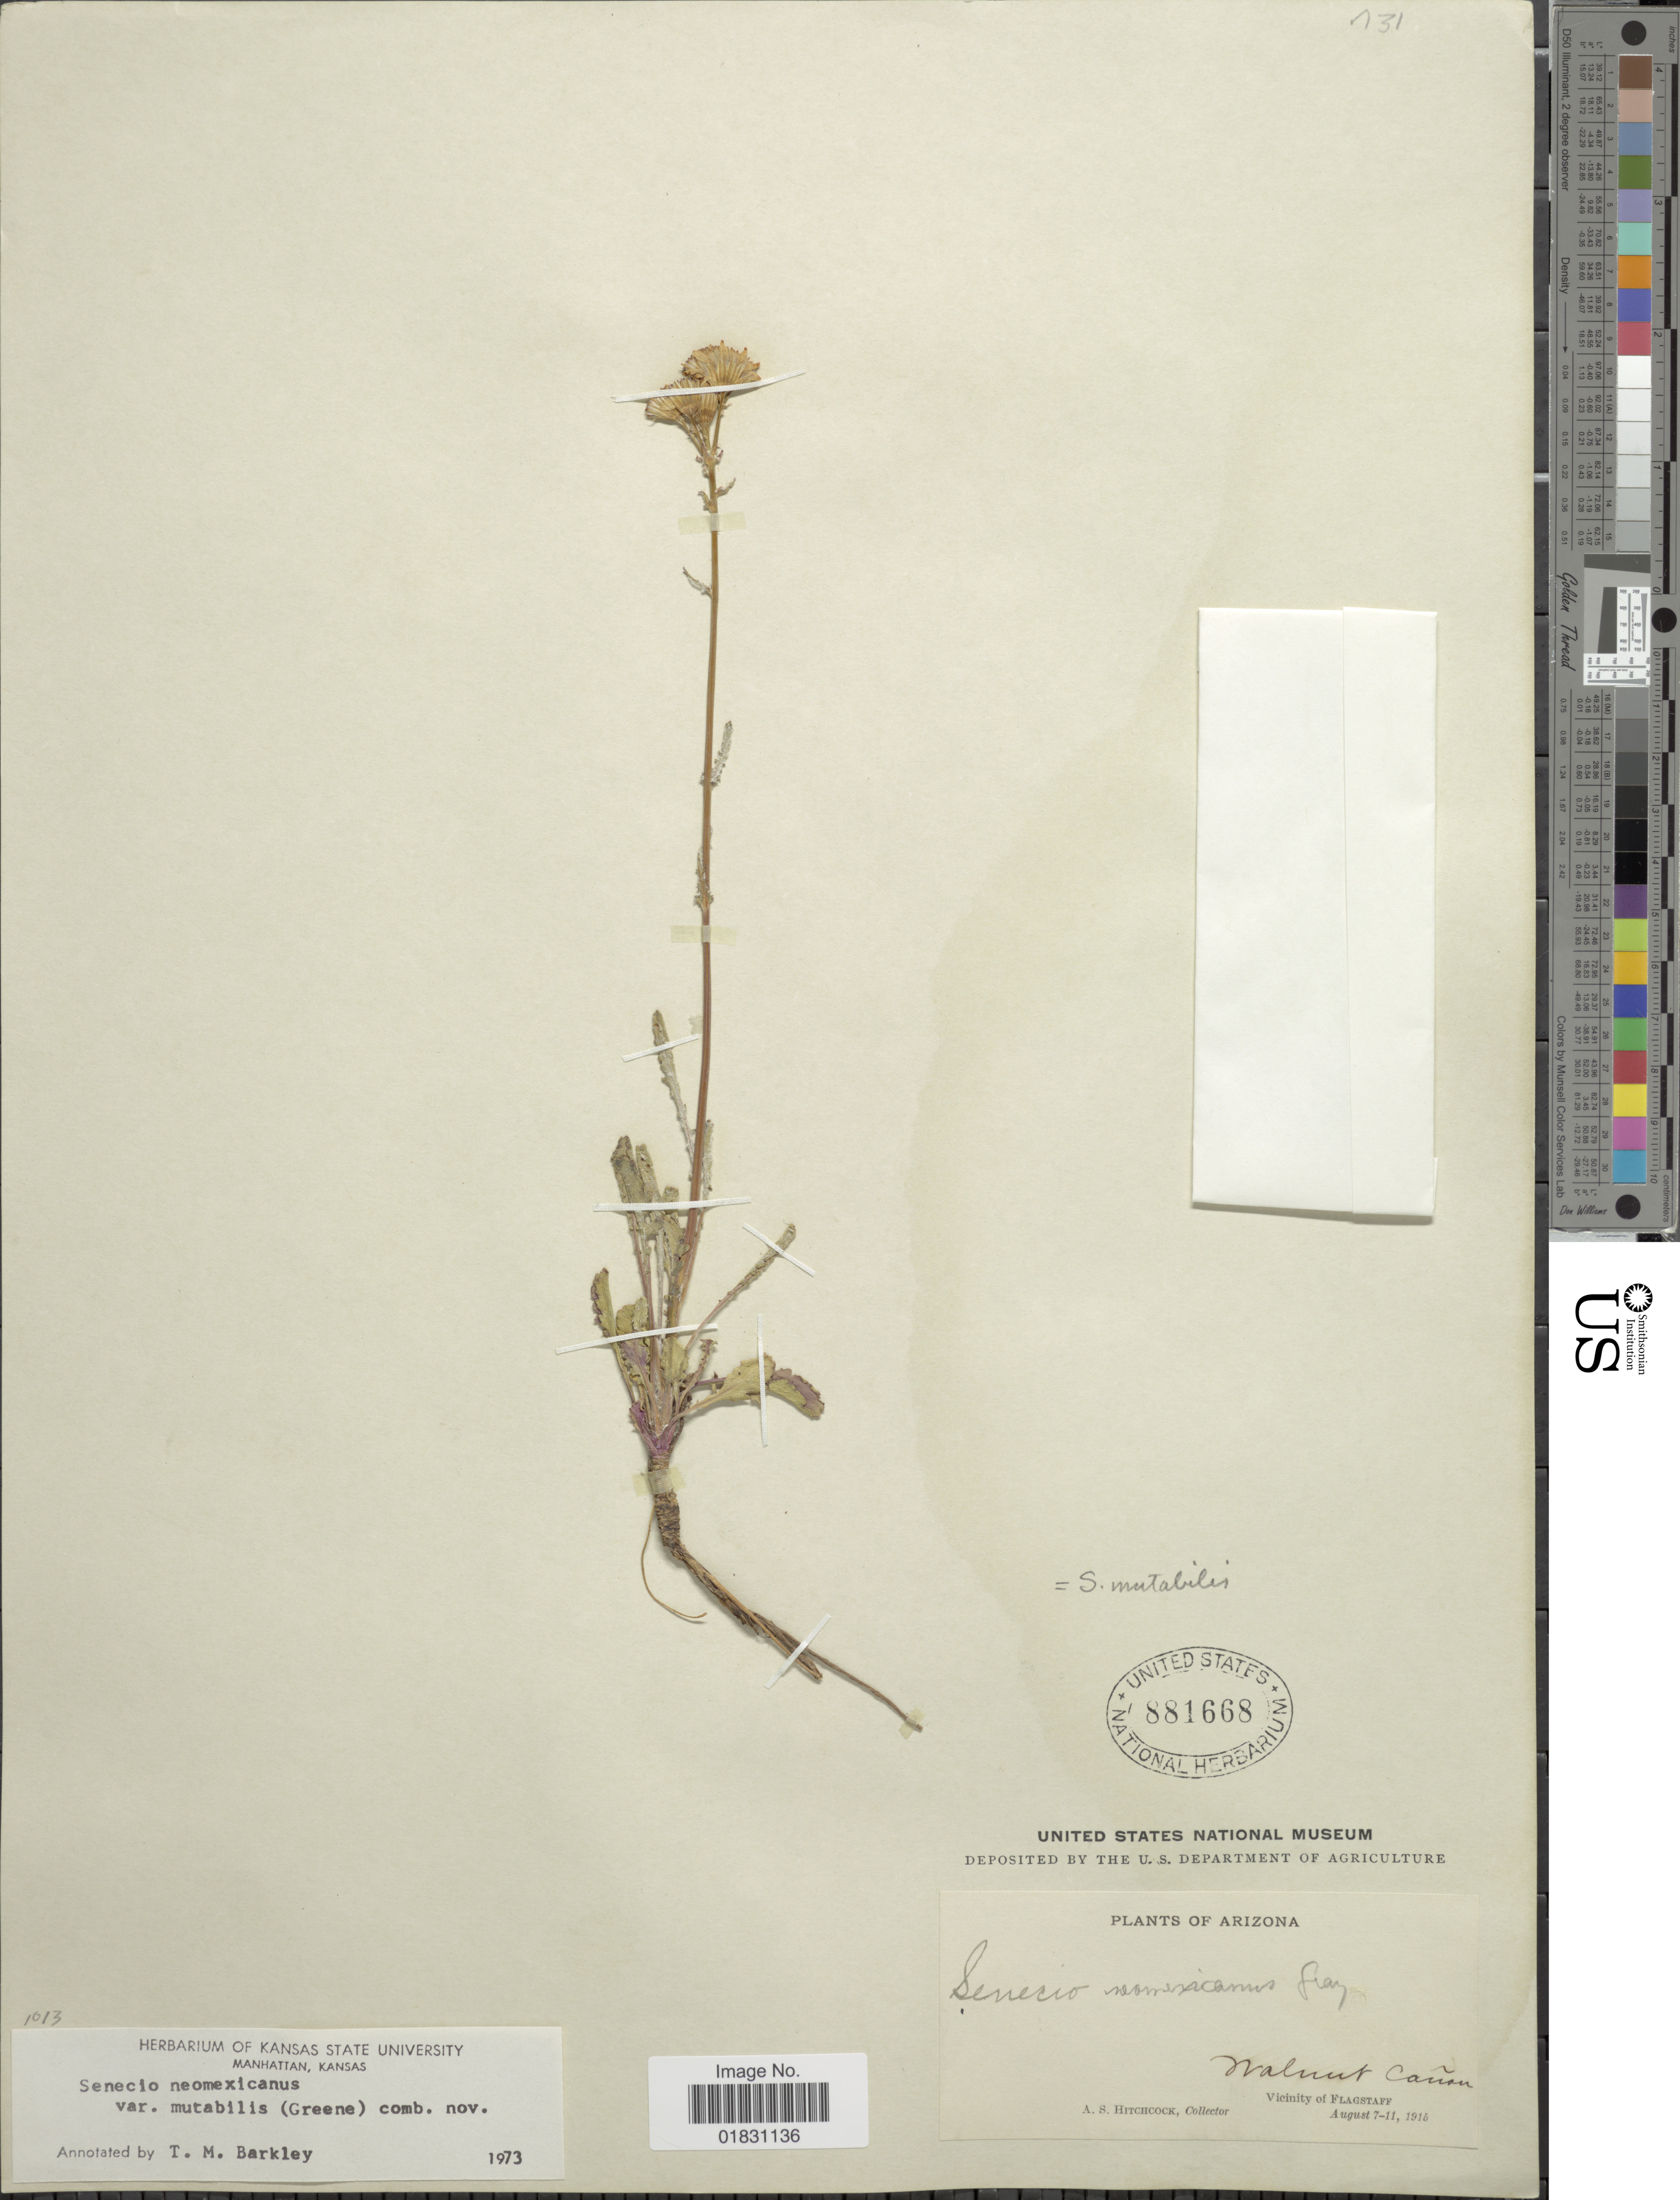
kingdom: Plantae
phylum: Tracheophyta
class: Magnoliopsida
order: Asterales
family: Asteraceae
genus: Packera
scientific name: Packera neomexicana var. mutabilis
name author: (Greene) W.A. Weber & Á. Löve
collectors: A. S. Hitchcock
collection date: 1915-08-07/1915-08-11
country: United States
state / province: Arizona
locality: Walnut Canon, Vicinity of Flagstaff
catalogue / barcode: US 881668